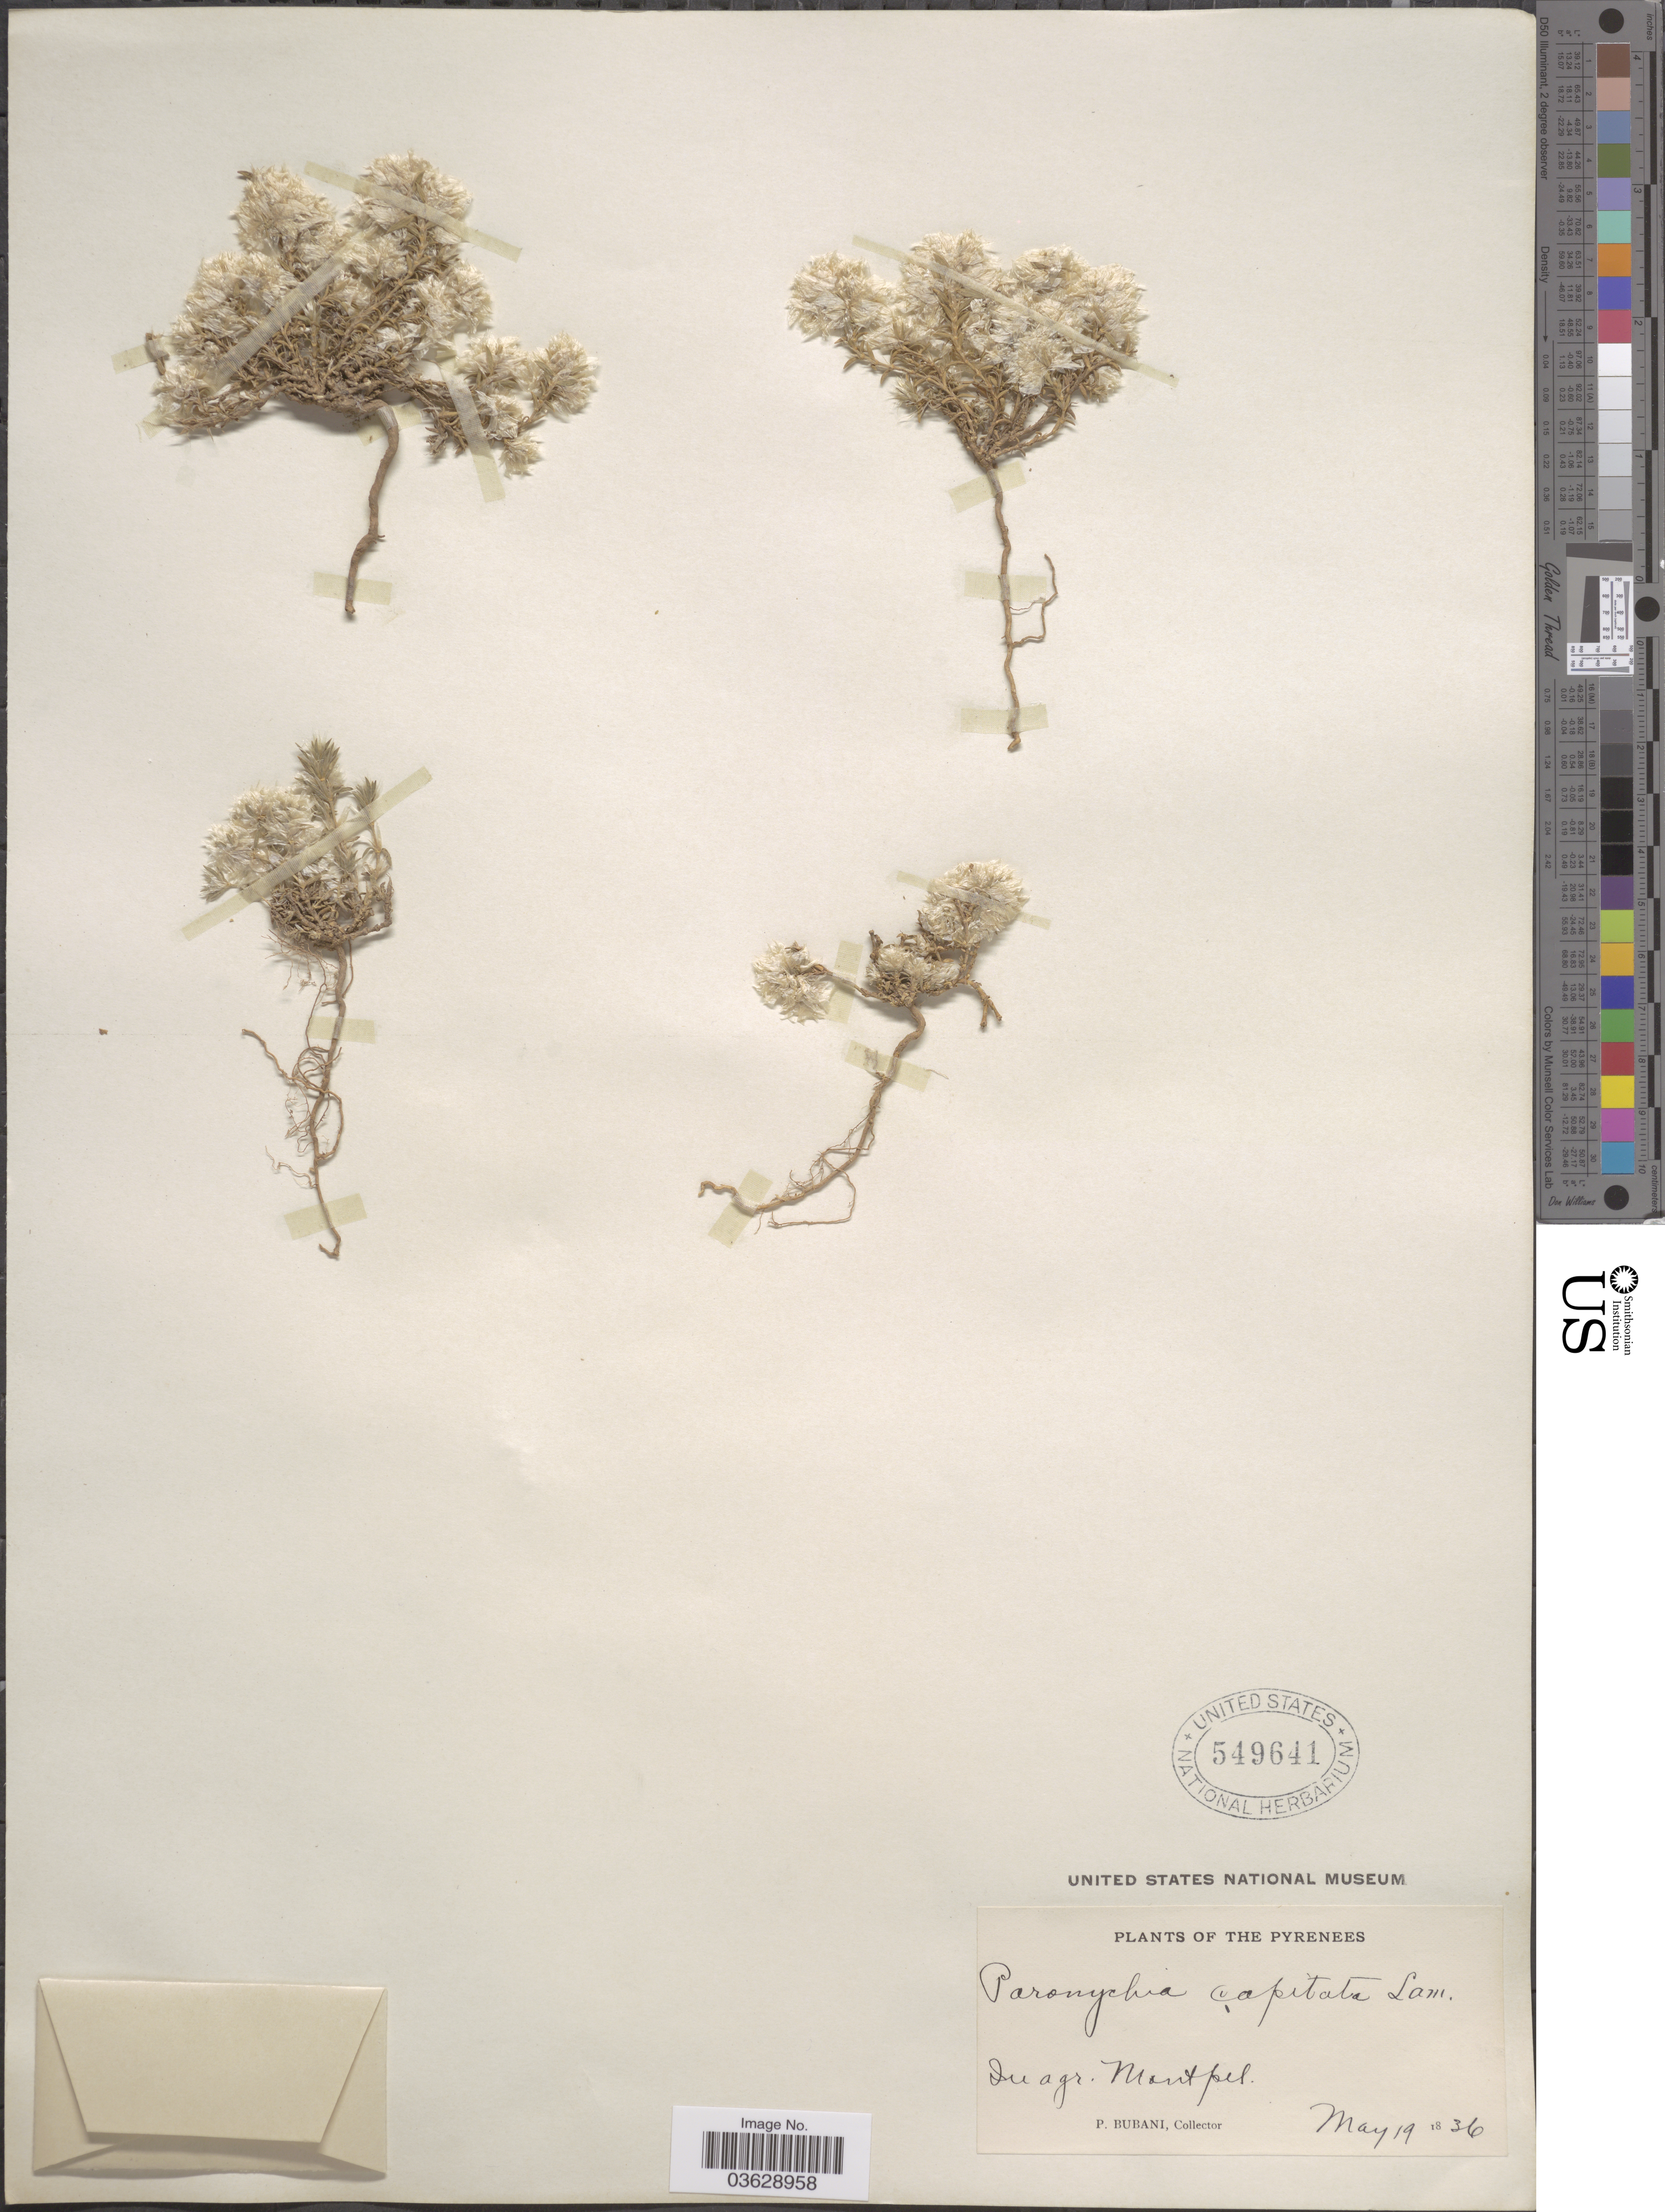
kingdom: Plantae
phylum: Tracheophyta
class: Magnoliopsida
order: Caryophyllales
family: Caryophyllaceae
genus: Paronychia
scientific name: Paronychia capitata subsp. capitata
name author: (L.) Lam.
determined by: Strong, Mark T., (BOT), Smithsonian Institution - National Museum of Natural History (UNITED STATES)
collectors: P. Bubani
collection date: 1836-05-19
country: France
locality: The Pyrenees. In agr. Montpel.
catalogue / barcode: US 549641